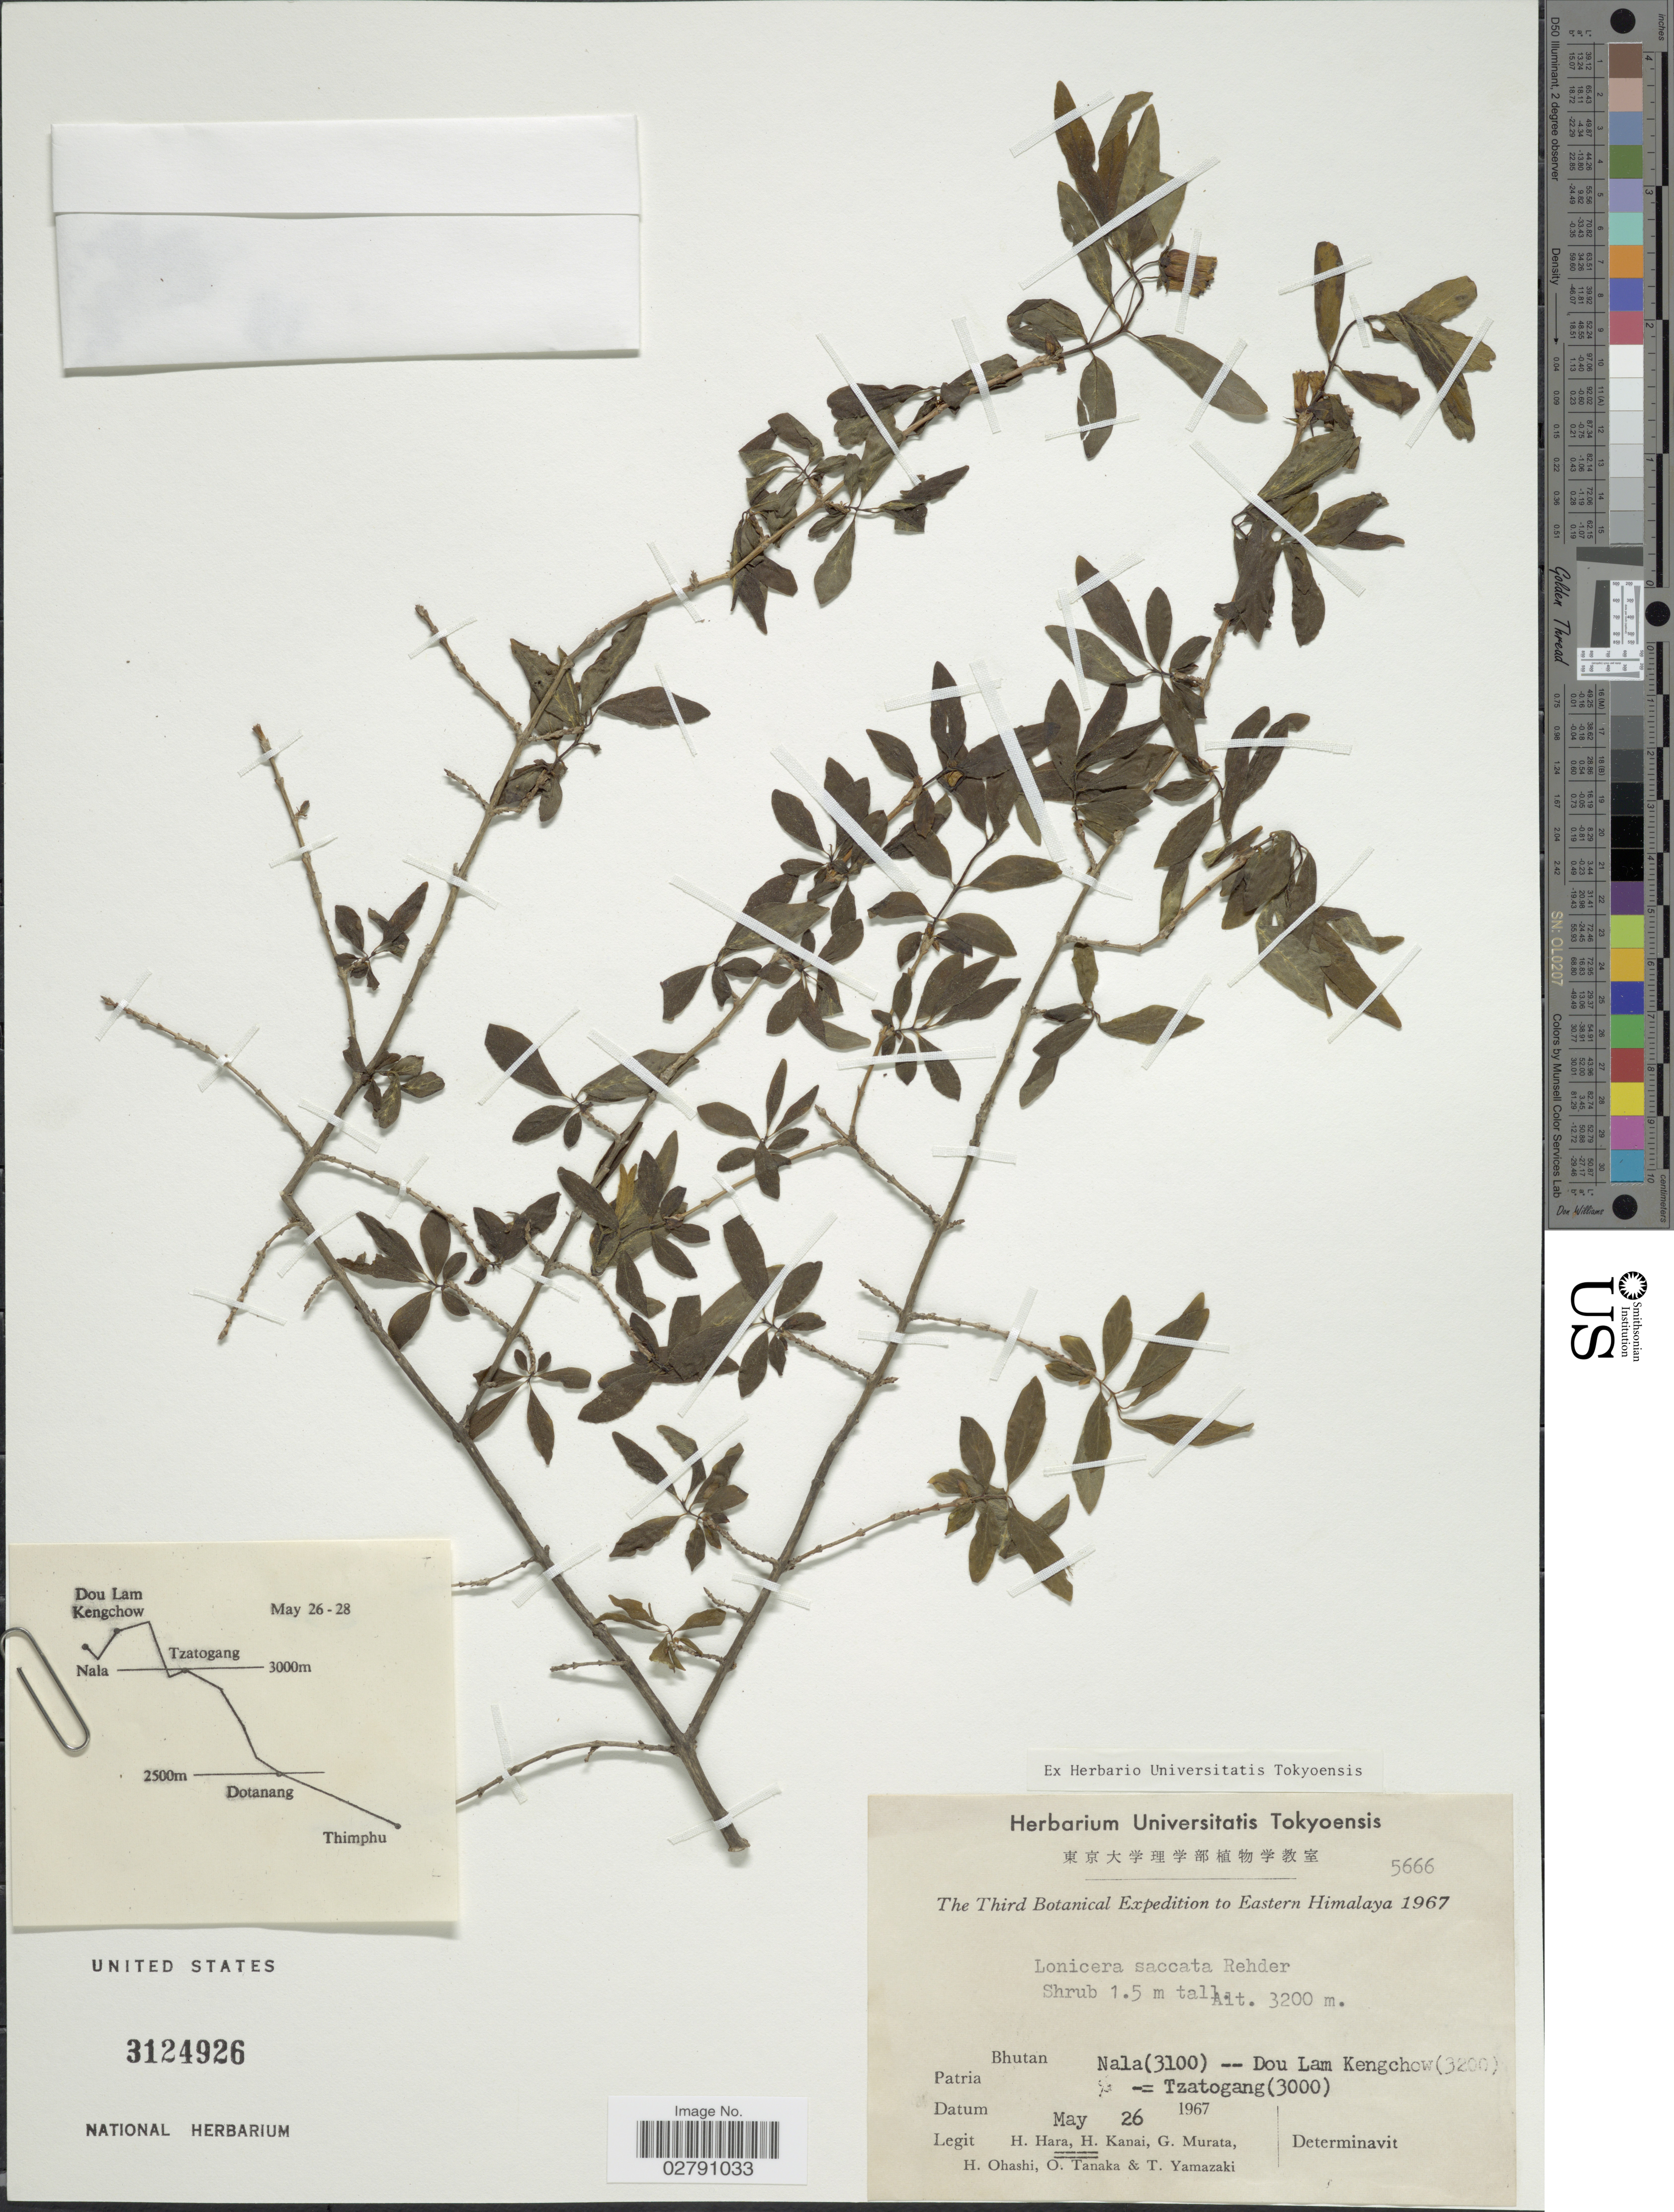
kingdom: Plantae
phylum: Tracheophyta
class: Magnoliopsida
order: Dipsacales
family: Caprifoliaceae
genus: Lonicera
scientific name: Lonicera saccata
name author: Rehder in Sarg.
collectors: H. Hara, H. Kanai, G. Murata, H. Ohashi & et al.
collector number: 5666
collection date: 1967-05-26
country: Bhutan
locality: Eastern Himalaya. Bhutan Nala -- Dou Lam Kengchow. Patria - Tzatogang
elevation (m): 3200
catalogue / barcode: US 3124926